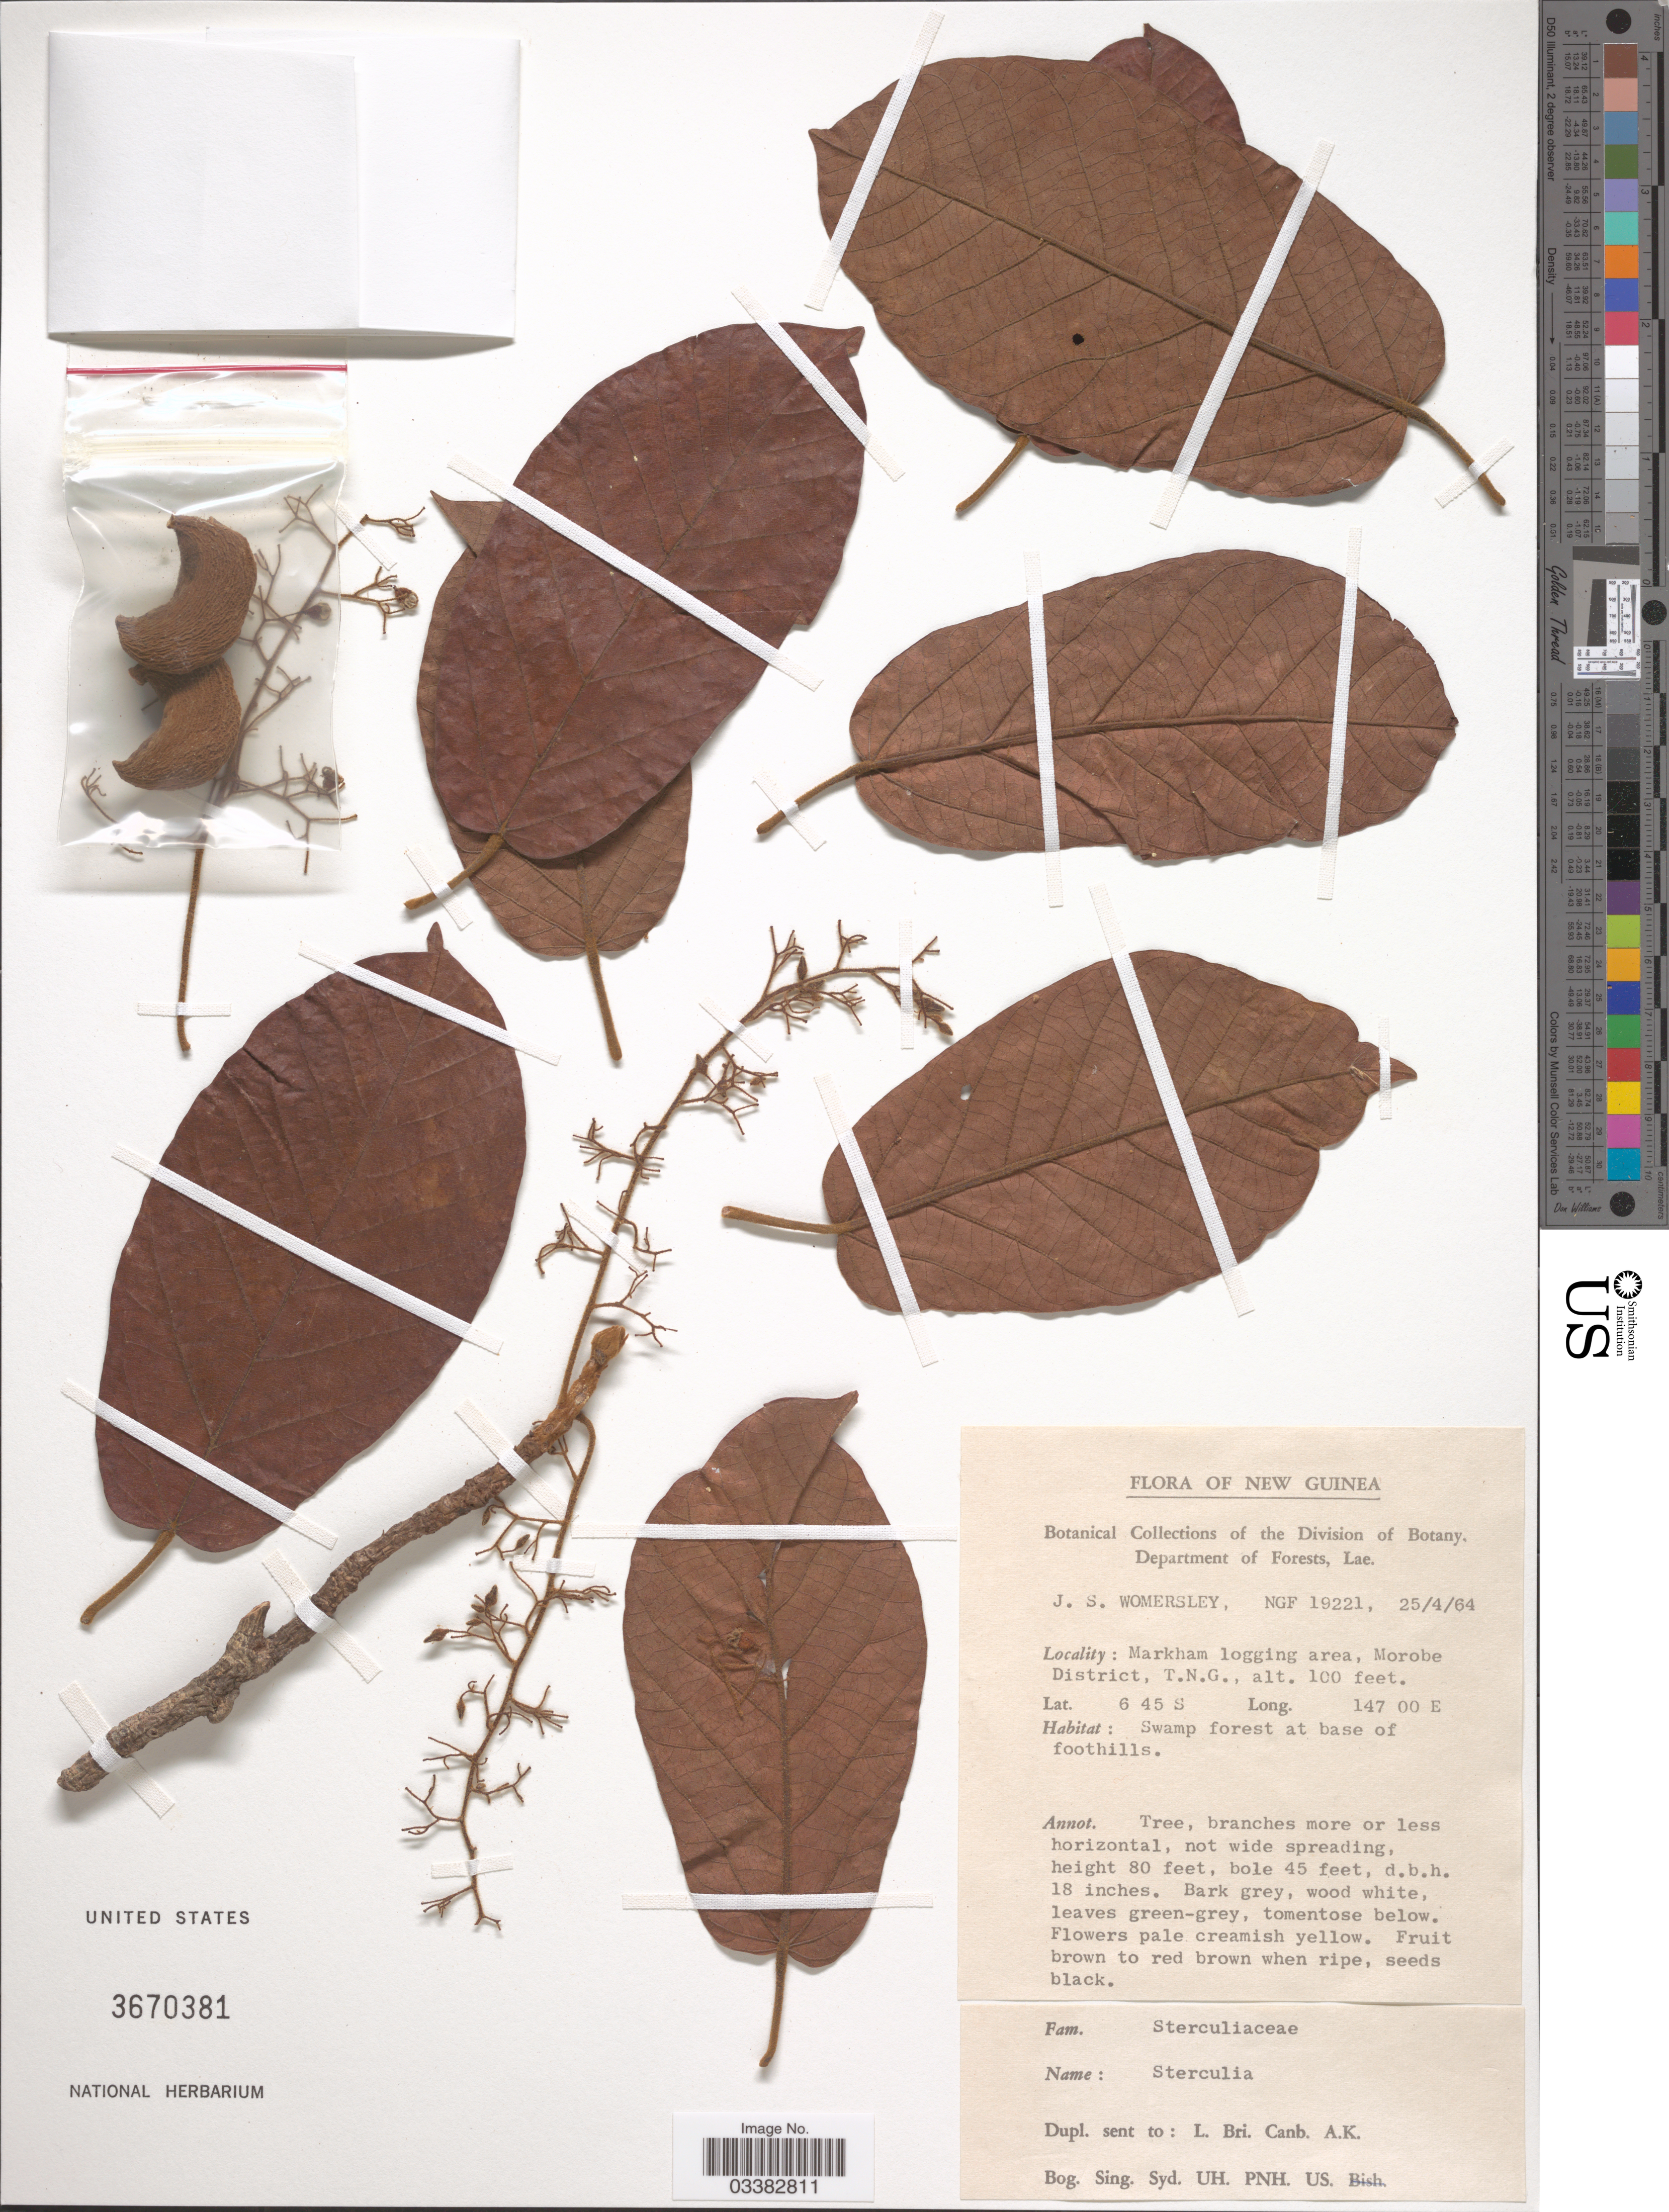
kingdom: Plantae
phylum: Tracheophyta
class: Magnoliopsida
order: Malvales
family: Malvaceae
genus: Sterculia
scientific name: Sterculia sp.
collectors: J. S. Womersley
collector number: NGF 19221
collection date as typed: Transcribed d/m/y: 25/4/64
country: Papua New Guinea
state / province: Morobe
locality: New Guinea. Markham logging area, Morobe District, T.N.G. Swamp forest at base of foothills.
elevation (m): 30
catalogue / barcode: US 3670381